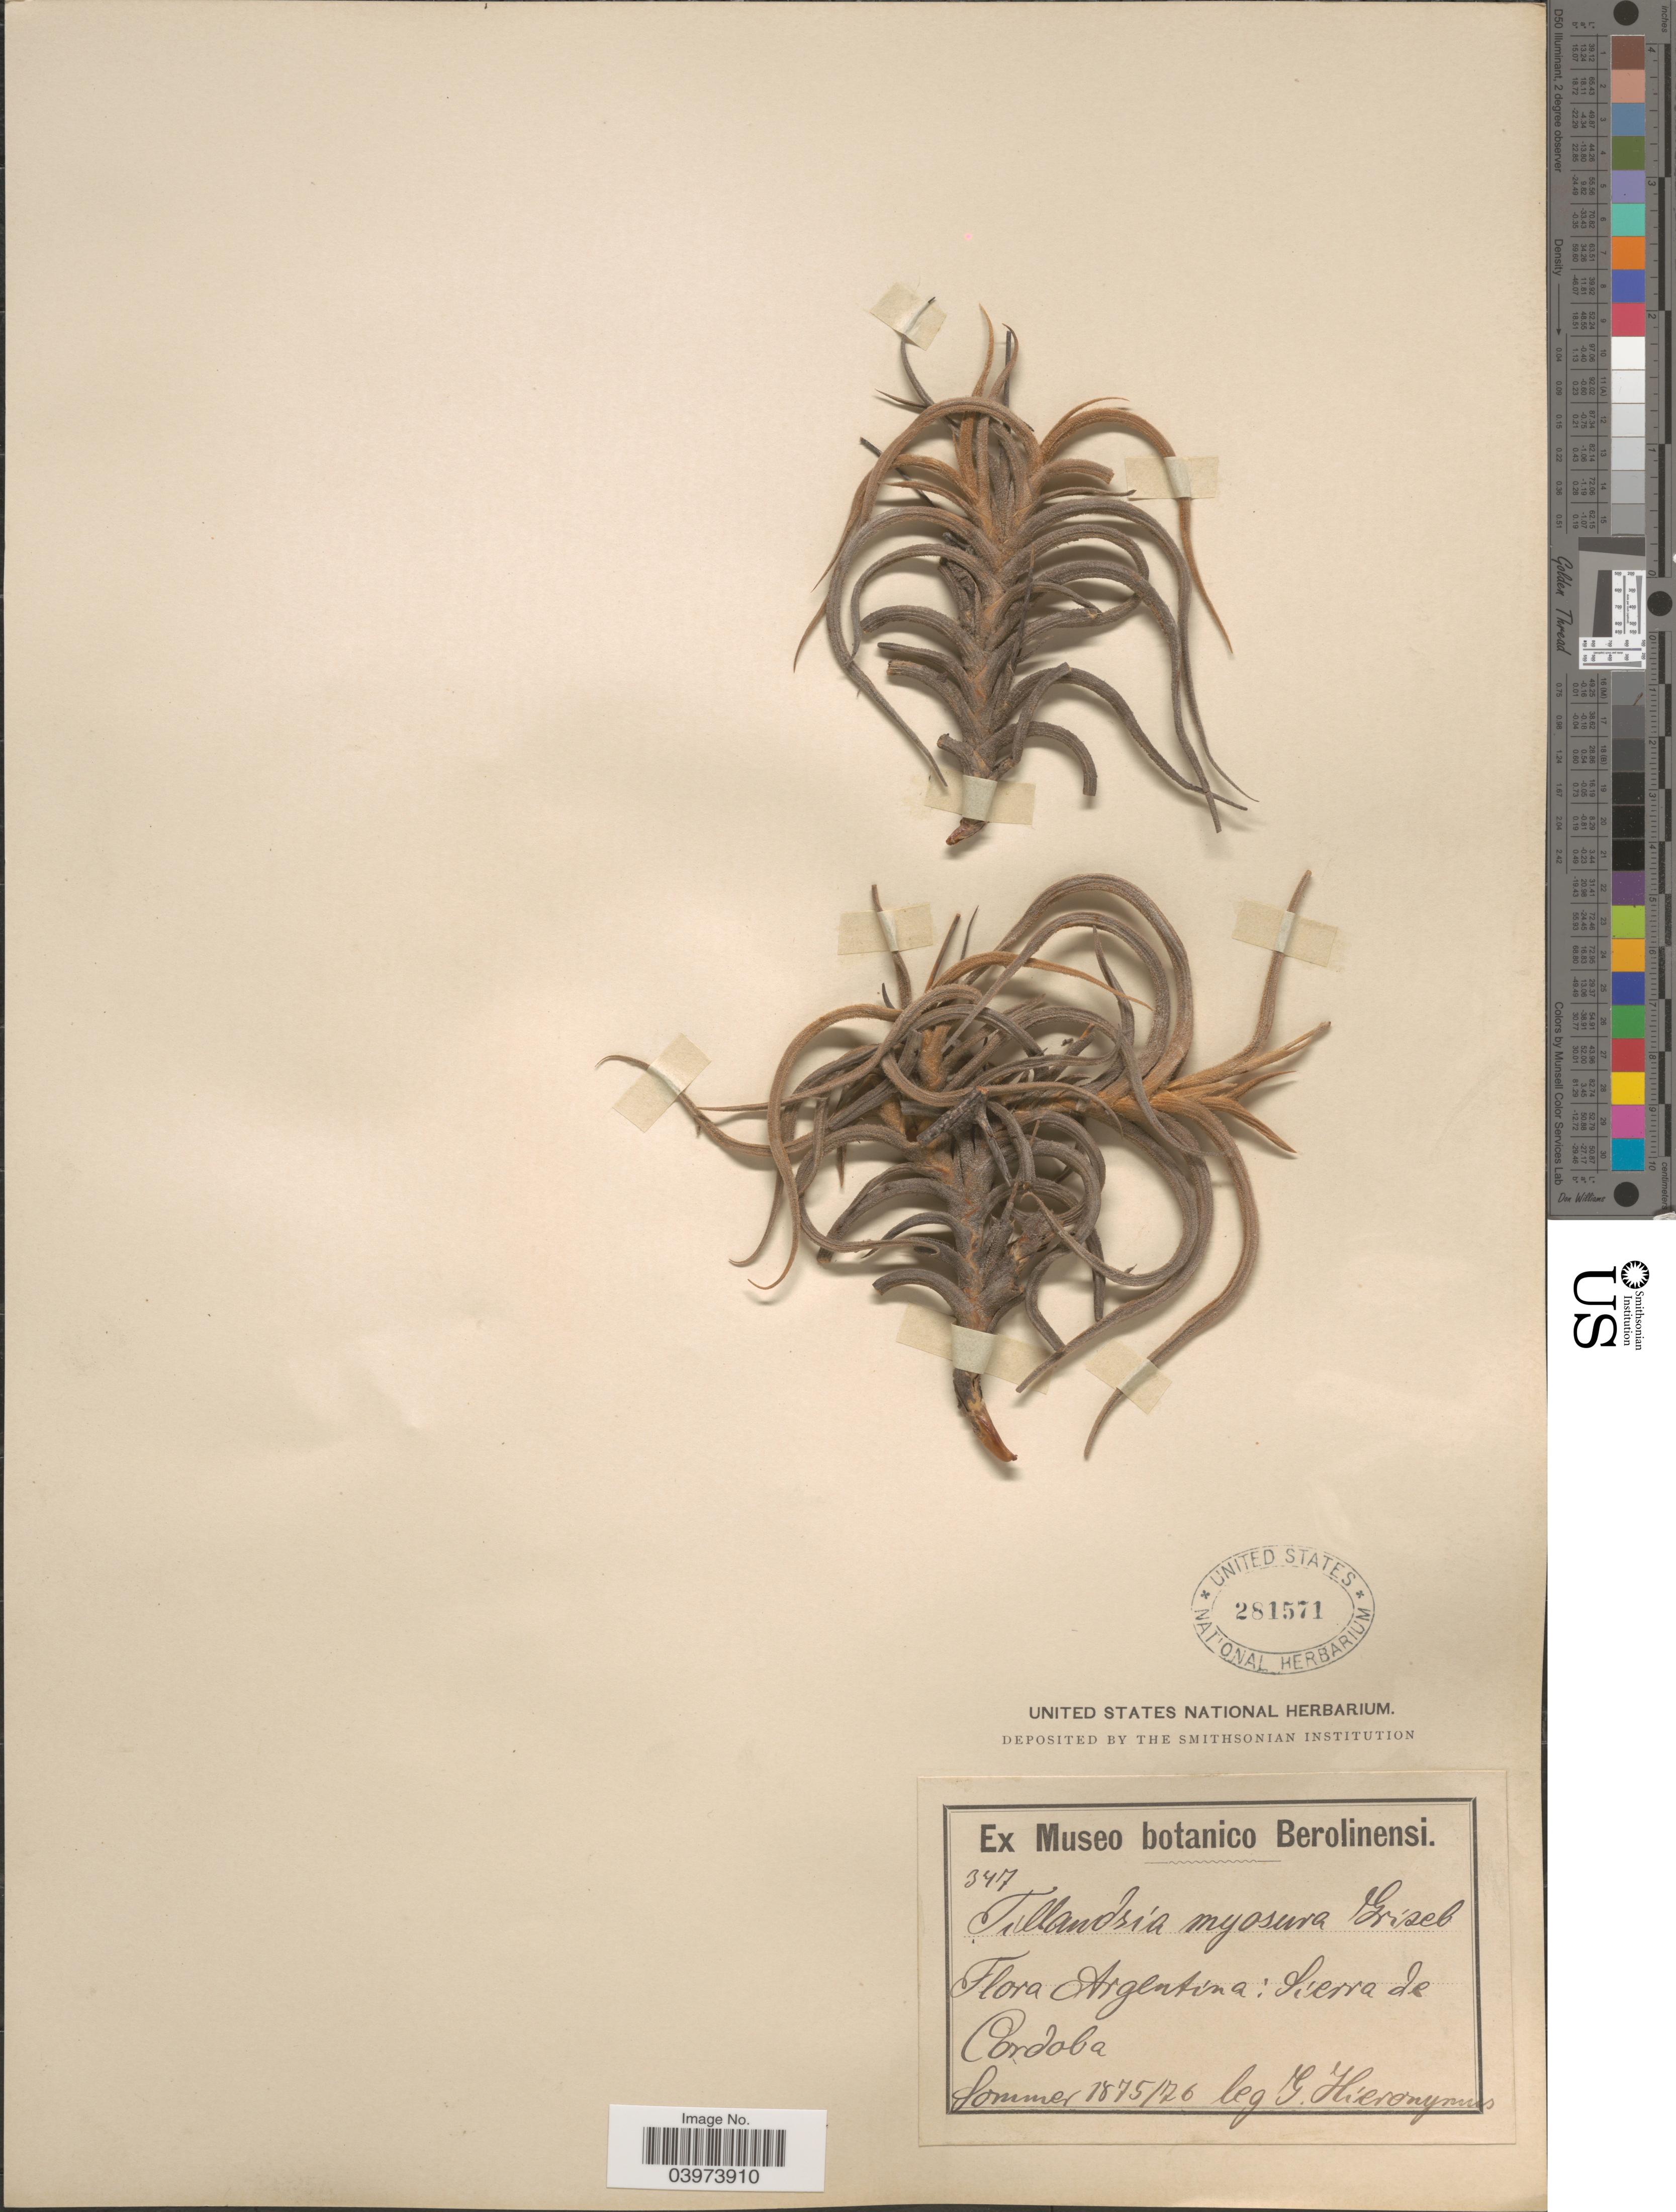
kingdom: Plantae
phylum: Tracheophyta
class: Liliopsida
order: Poales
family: Bromeliaceae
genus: Tillandsia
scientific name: Tillandsia myosura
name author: Griseb.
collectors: G. H. Hieronymus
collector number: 347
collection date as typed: Sommer 1875/76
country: Argentina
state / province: Cordoba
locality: Sierra de Cordoba.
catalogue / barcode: US 281571